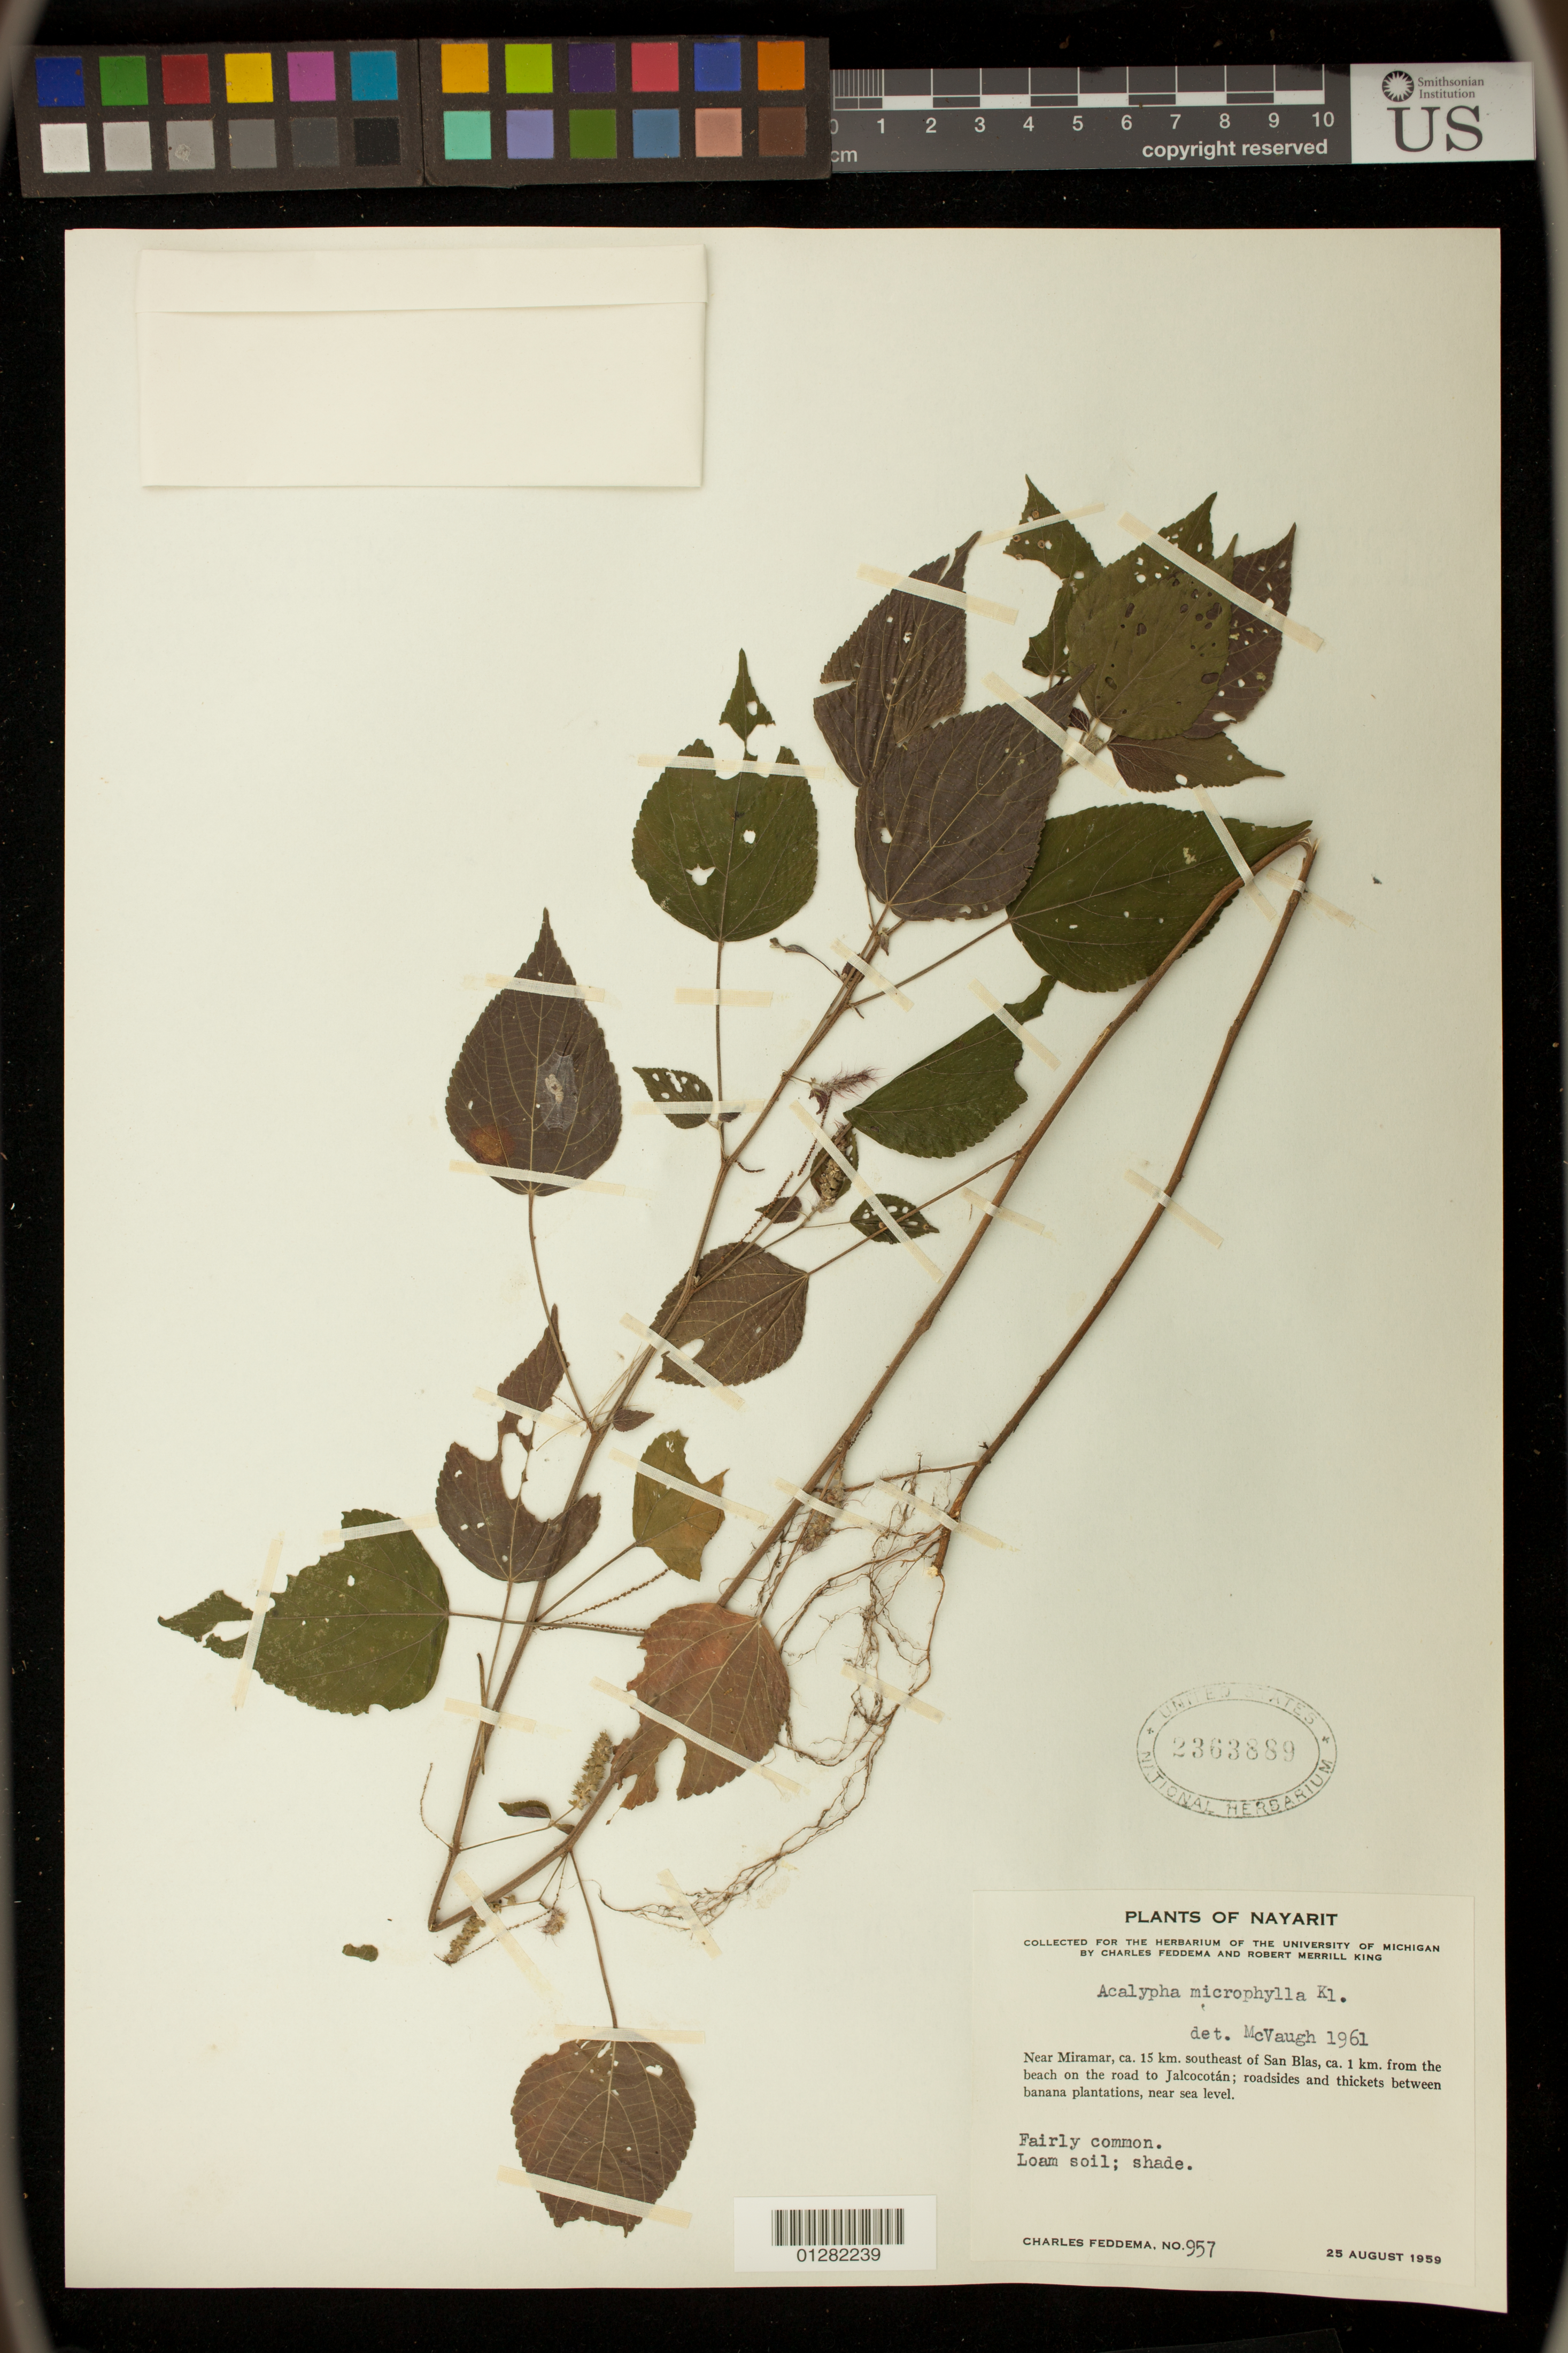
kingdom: Plantae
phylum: Tracheophyta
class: Magnoliopsida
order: Malpighiales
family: Euphorbiaceae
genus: Acalypha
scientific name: Acalypha microphylla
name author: Klotzsch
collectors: P. C. Standley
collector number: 957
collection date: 1959-08-25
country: Mexico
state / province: Nayarit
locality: Near Miramar, ca. 15 km. southeast of San Blas, ca. 1 km. from the beach on the road to Jalcocotan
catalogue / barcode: US 2363889